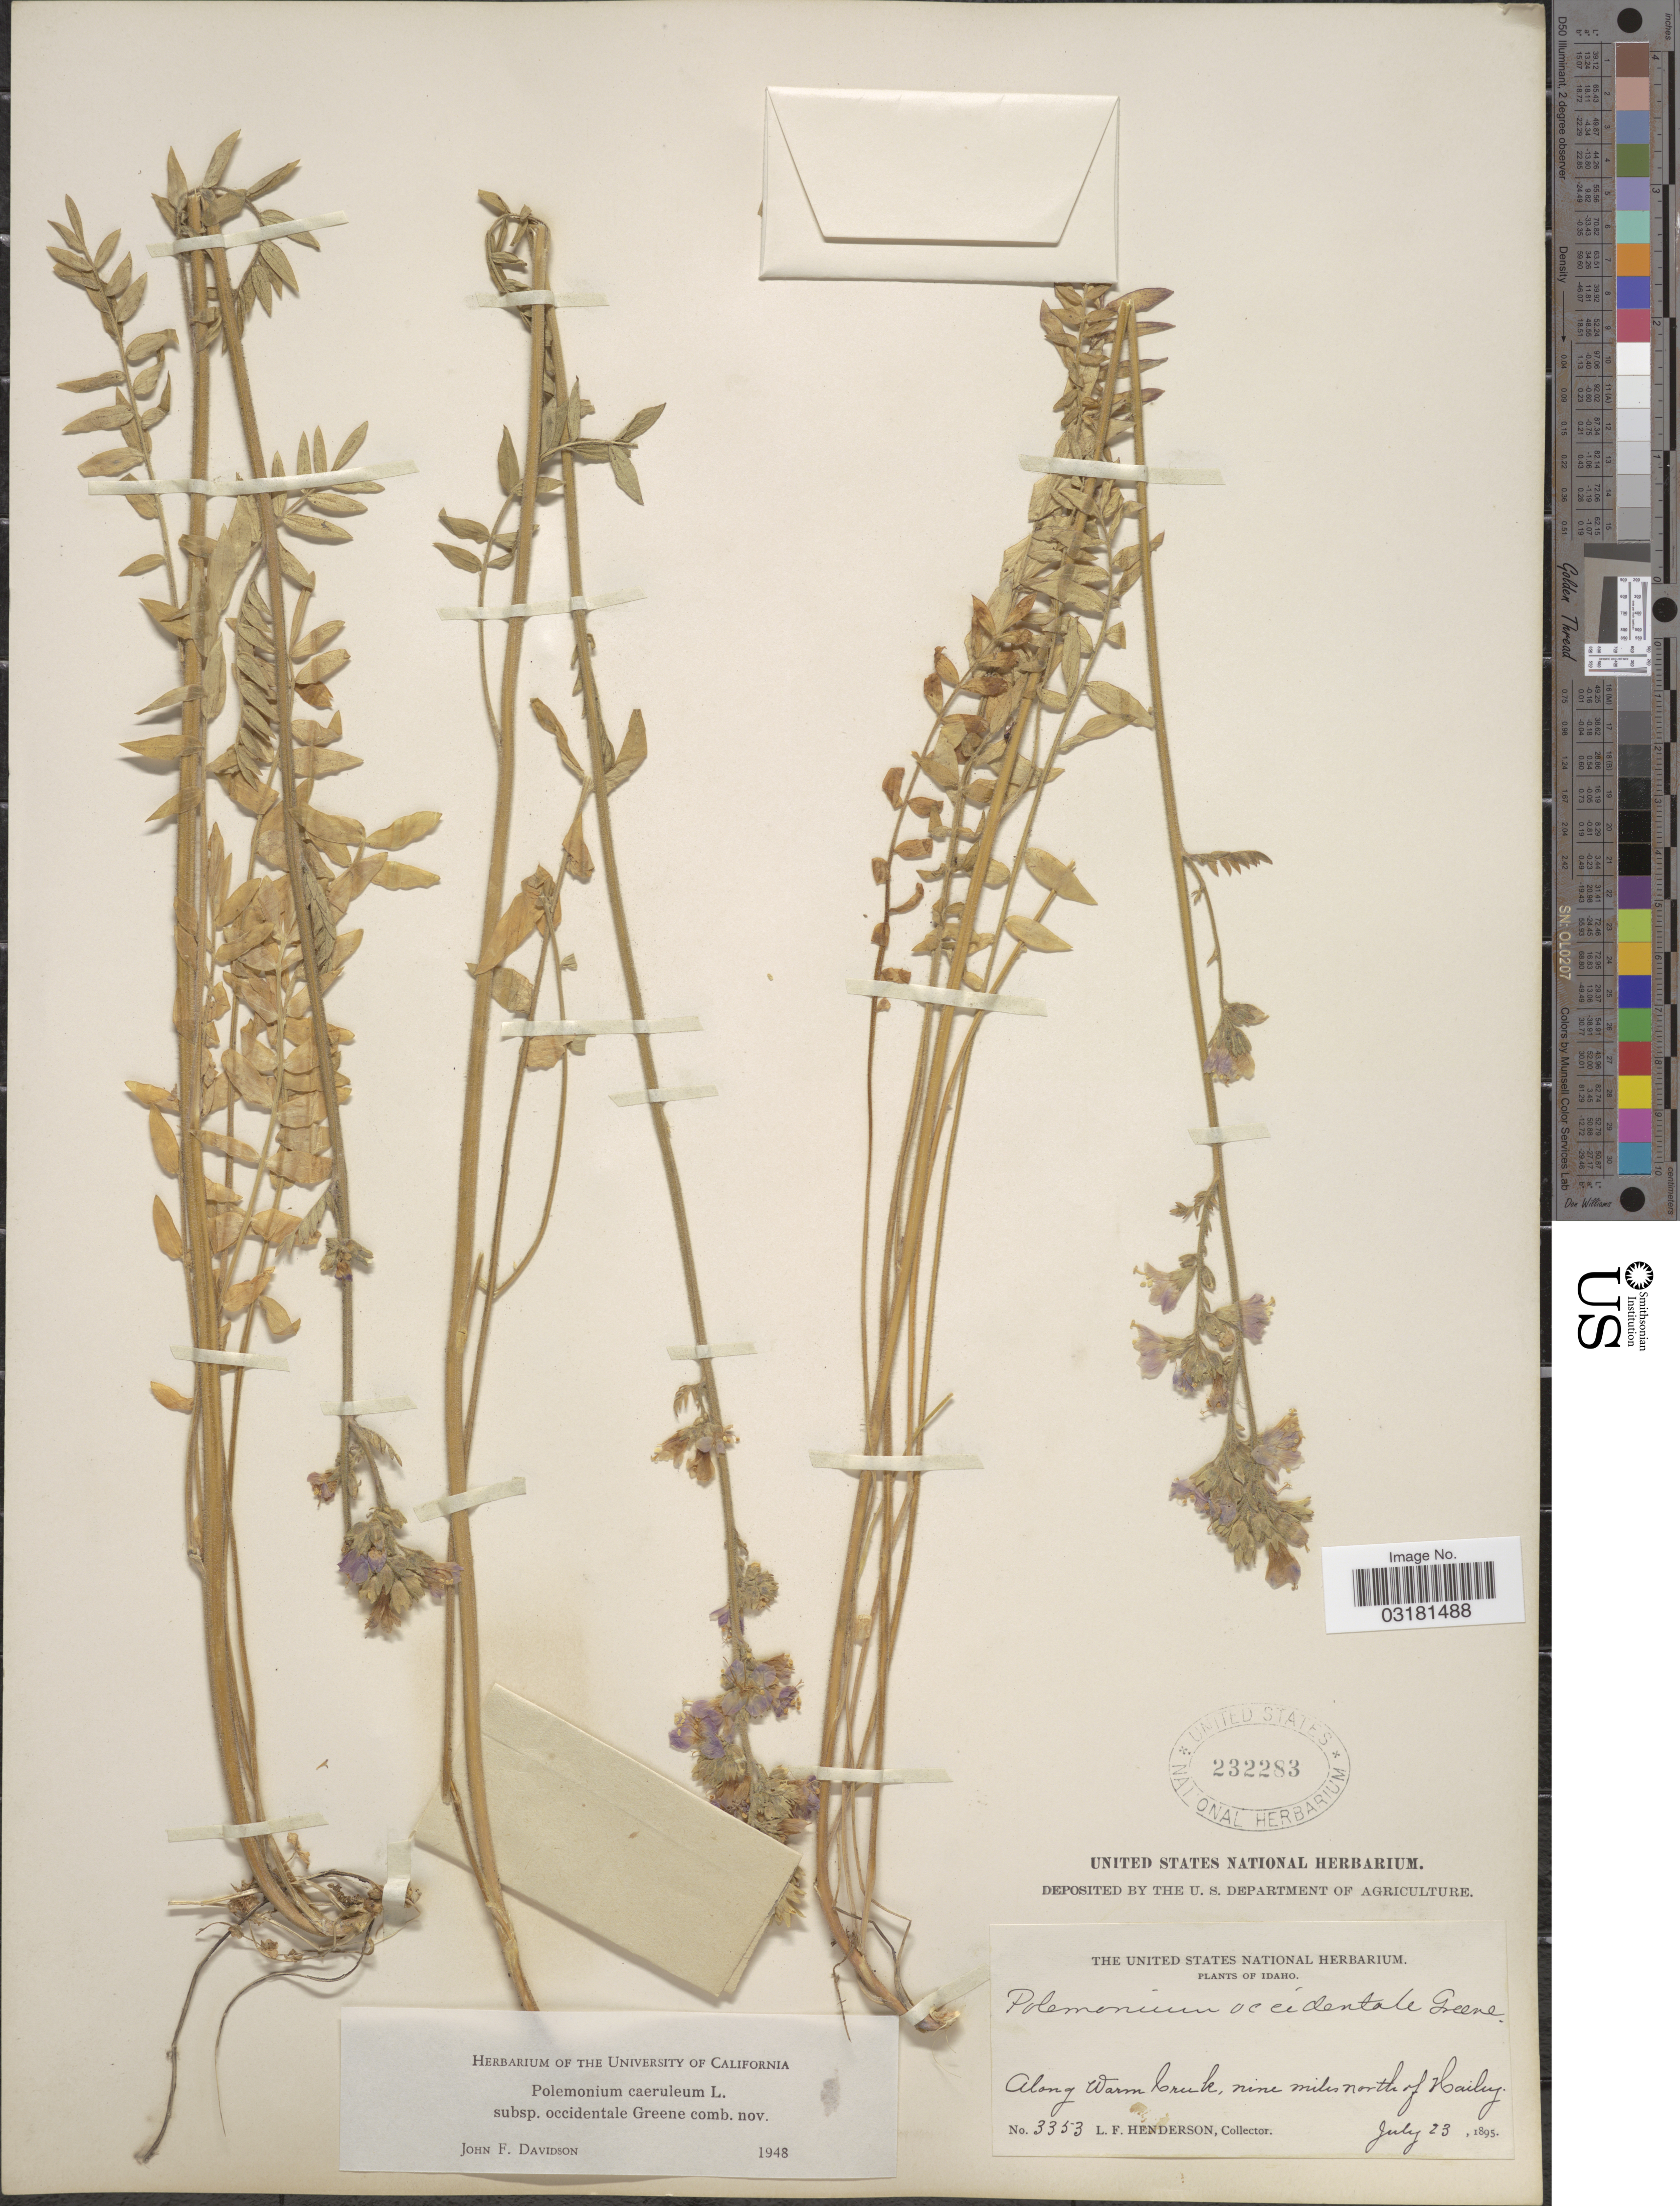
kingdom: Plantae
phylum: Tracheophyta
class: Magnoliopsida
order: Ericales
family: Polemoniaceae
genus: Polemonium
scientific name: Polemonium occidentale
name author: Greene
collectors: L. Henderson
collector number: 3353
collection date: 1895-07-23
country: United States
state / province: Idaho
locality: Along Warm Creek, nine miles north of Hailey.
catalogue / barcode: US 232283